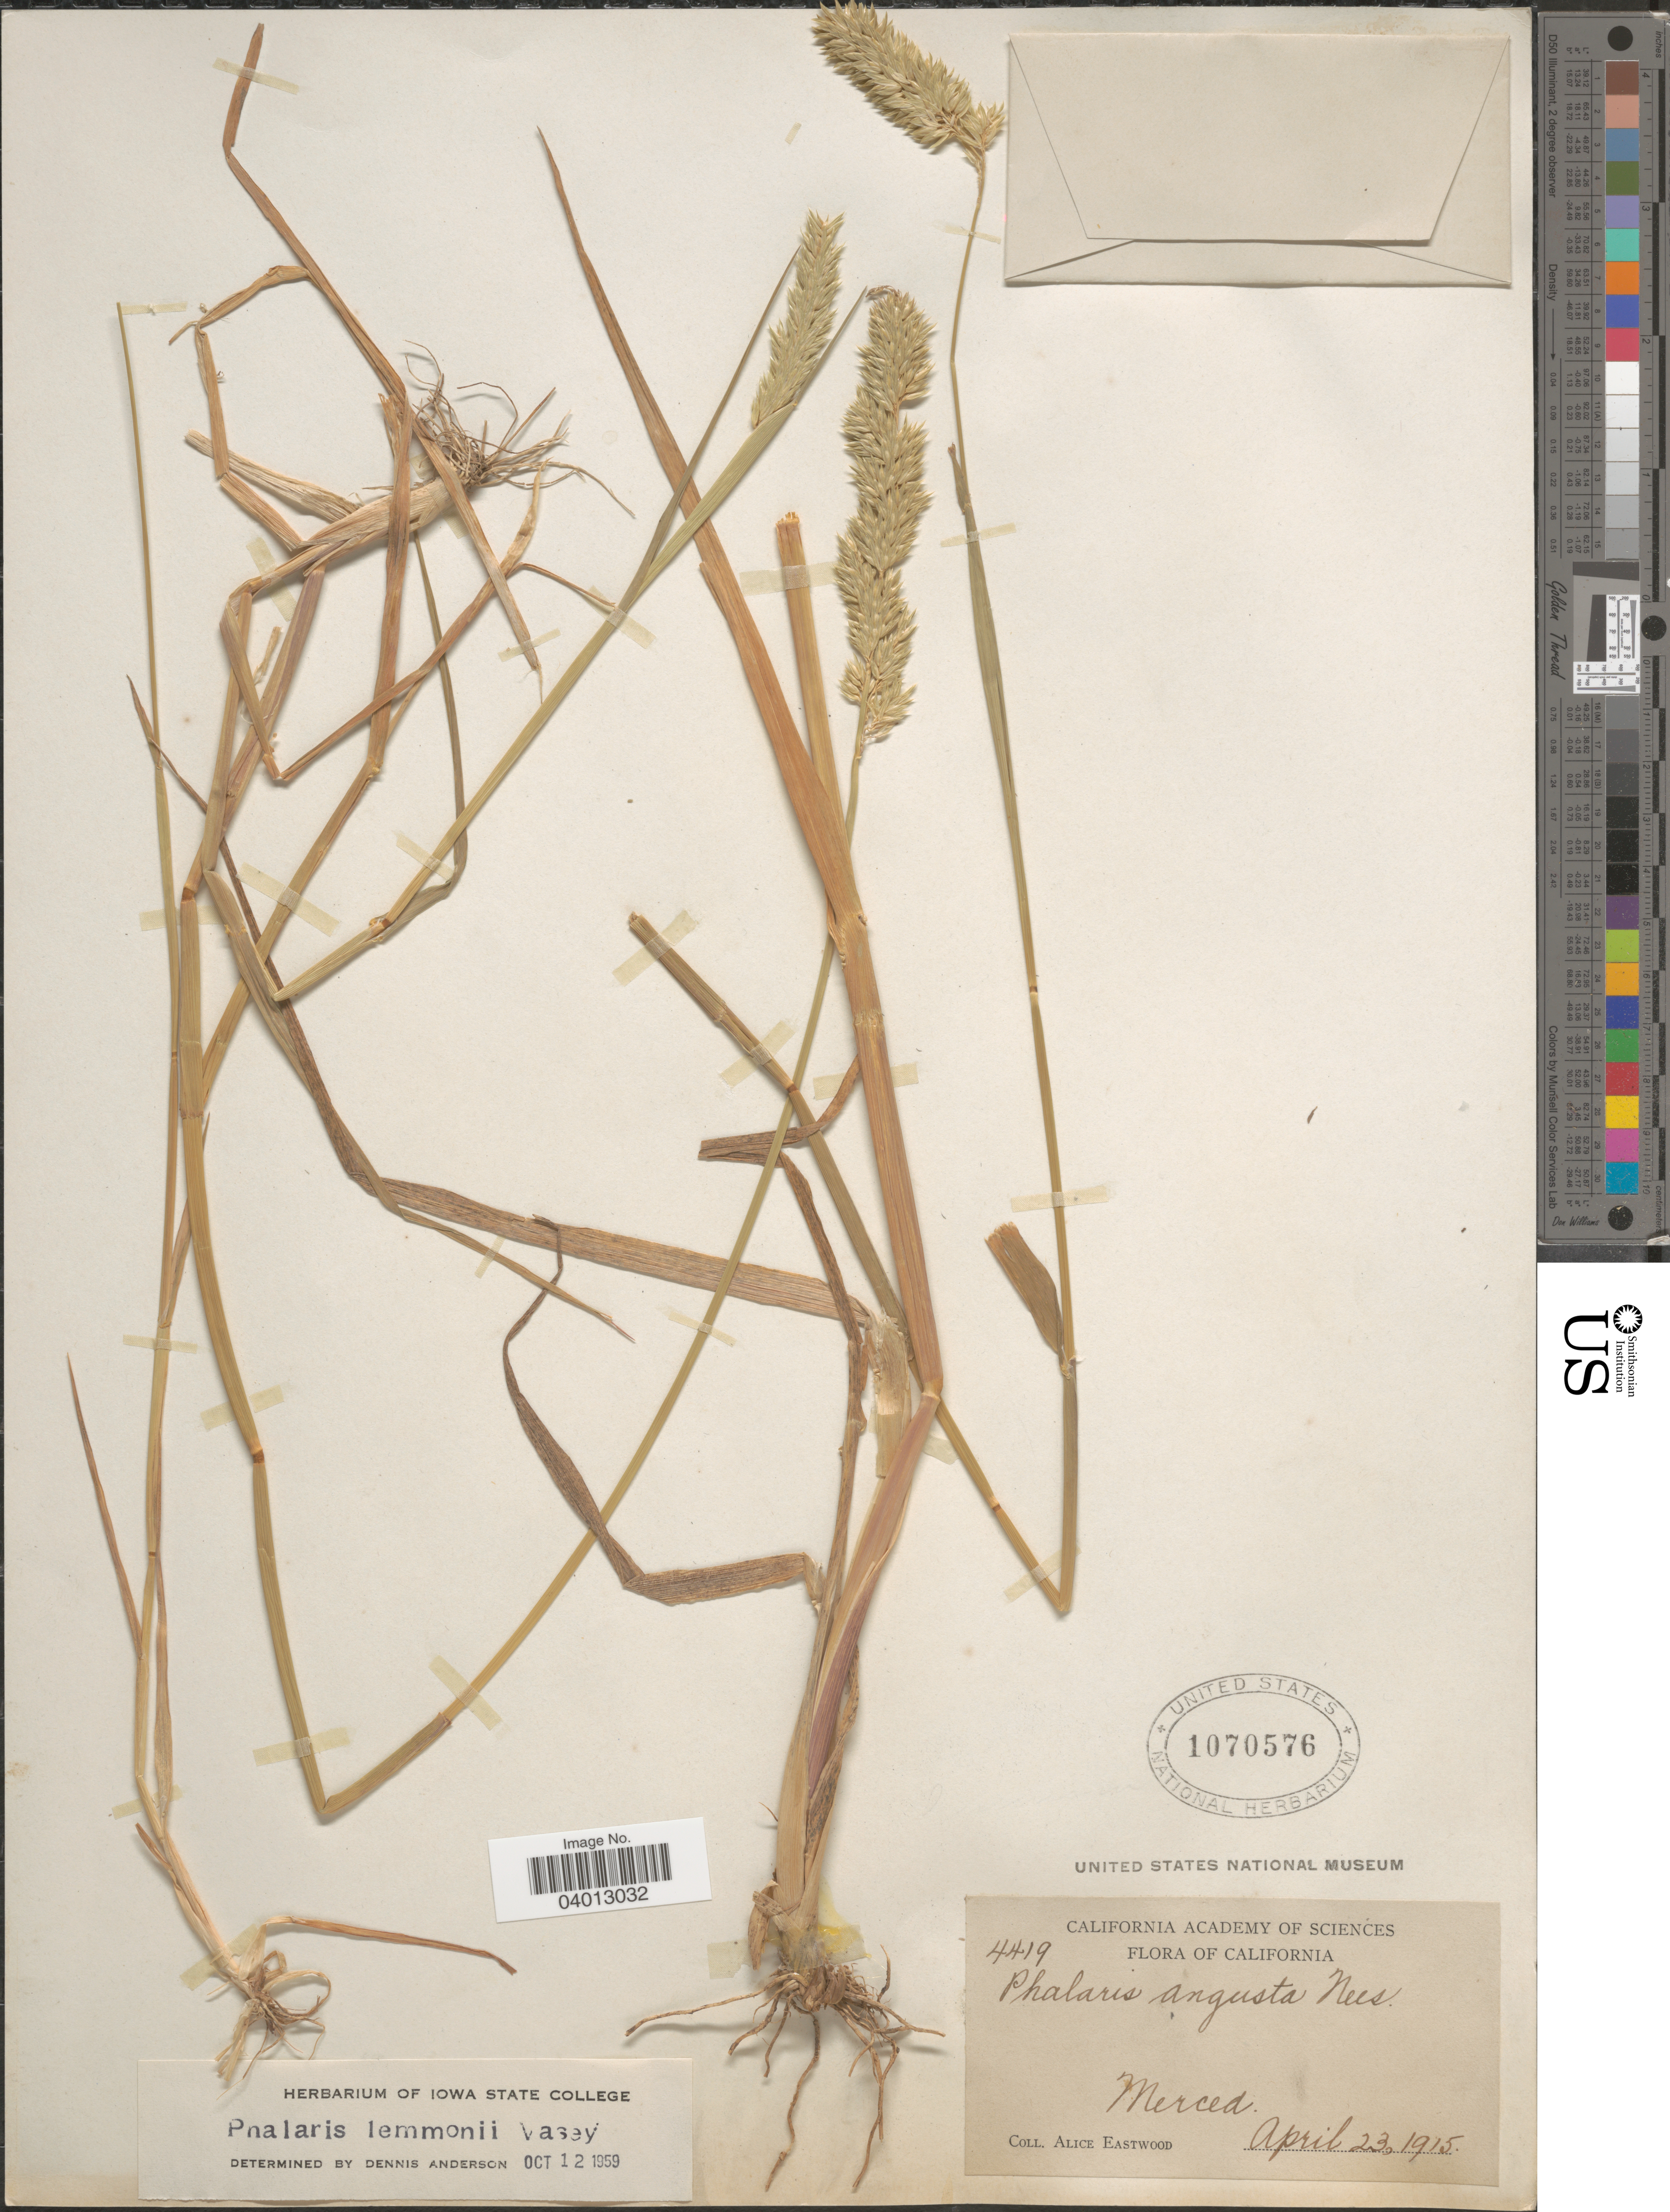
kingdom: Plantae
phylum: Tracheophyta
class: Liliopsida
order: Poales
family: Poaceae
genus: Phalaris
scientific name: Phalaris lemmonii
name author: Vasey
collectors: A. Eastwood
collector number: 4419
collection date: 1915-04-23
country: United States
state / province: California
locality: Merced.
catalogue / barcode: US 1070576